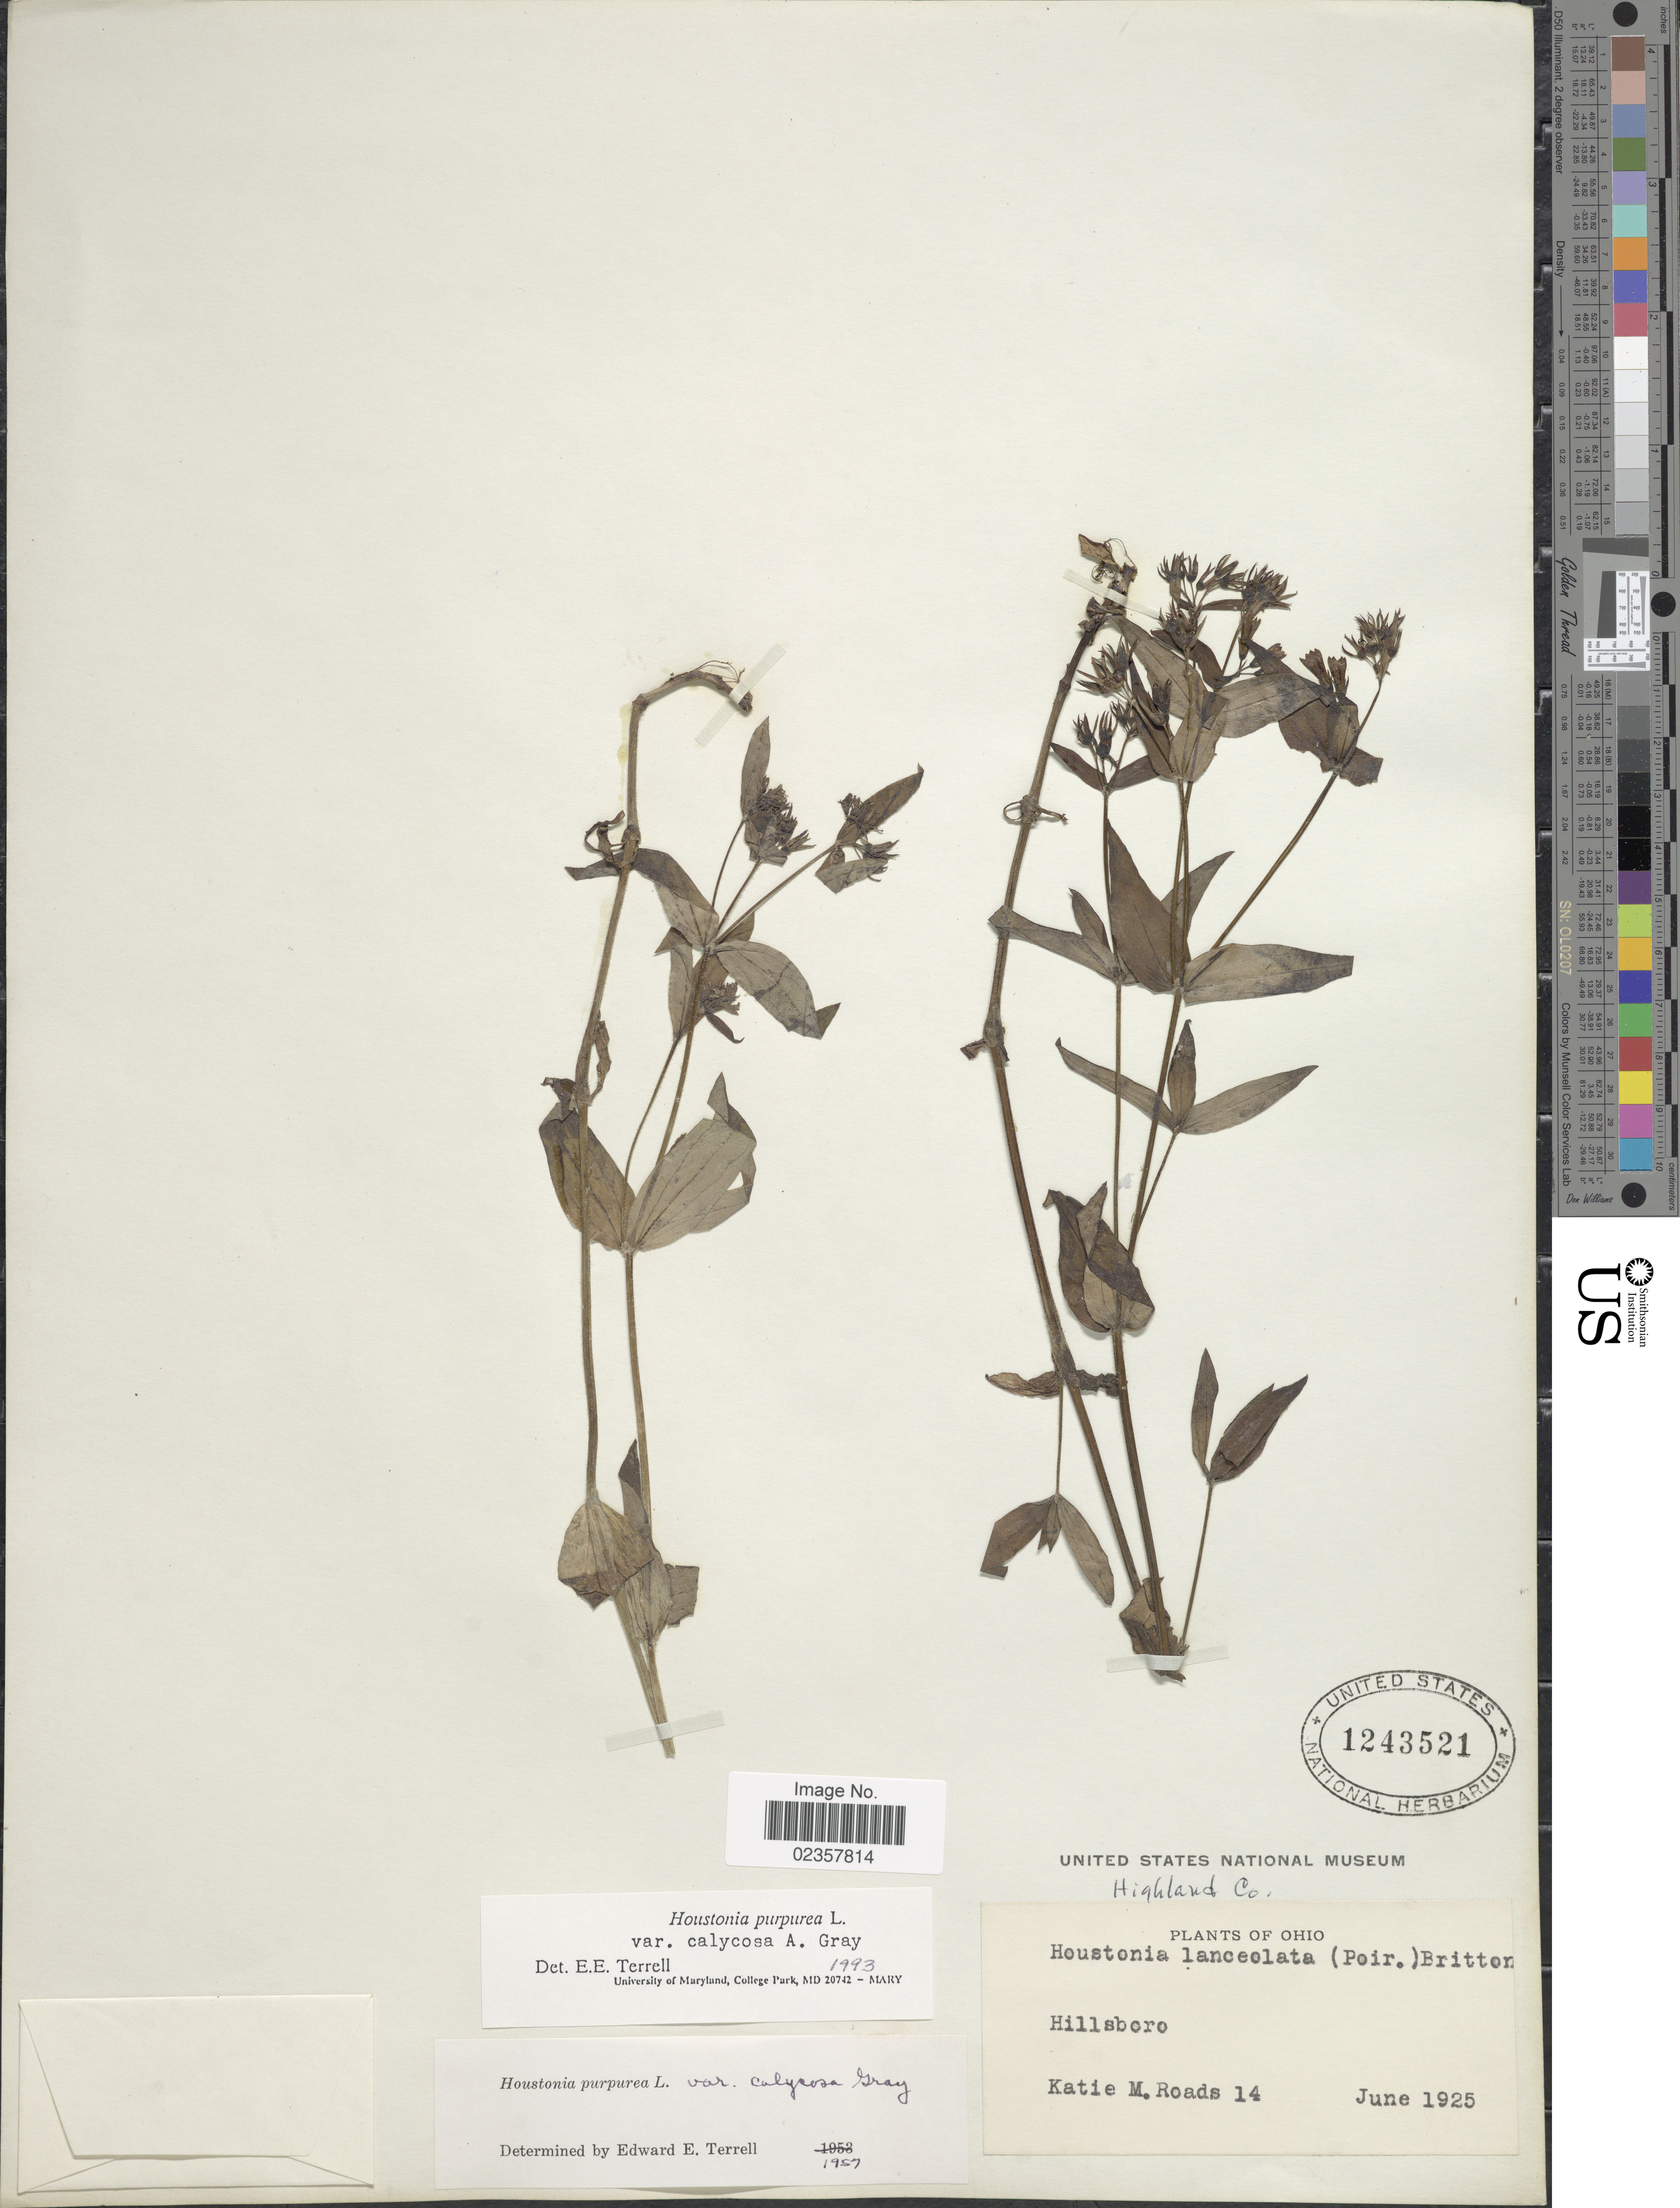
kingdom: Plantae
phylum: Tracheophyta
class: Magnoliopsida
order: Gentianales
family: Rubiaceae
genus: Houstonia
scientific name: Houstonia purpurea var. calycosa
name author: A. Gray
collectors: K. Roads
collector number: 14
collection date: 1925-06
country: United States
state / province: Ohio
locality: Hillsboro.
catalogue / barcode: US 1243521